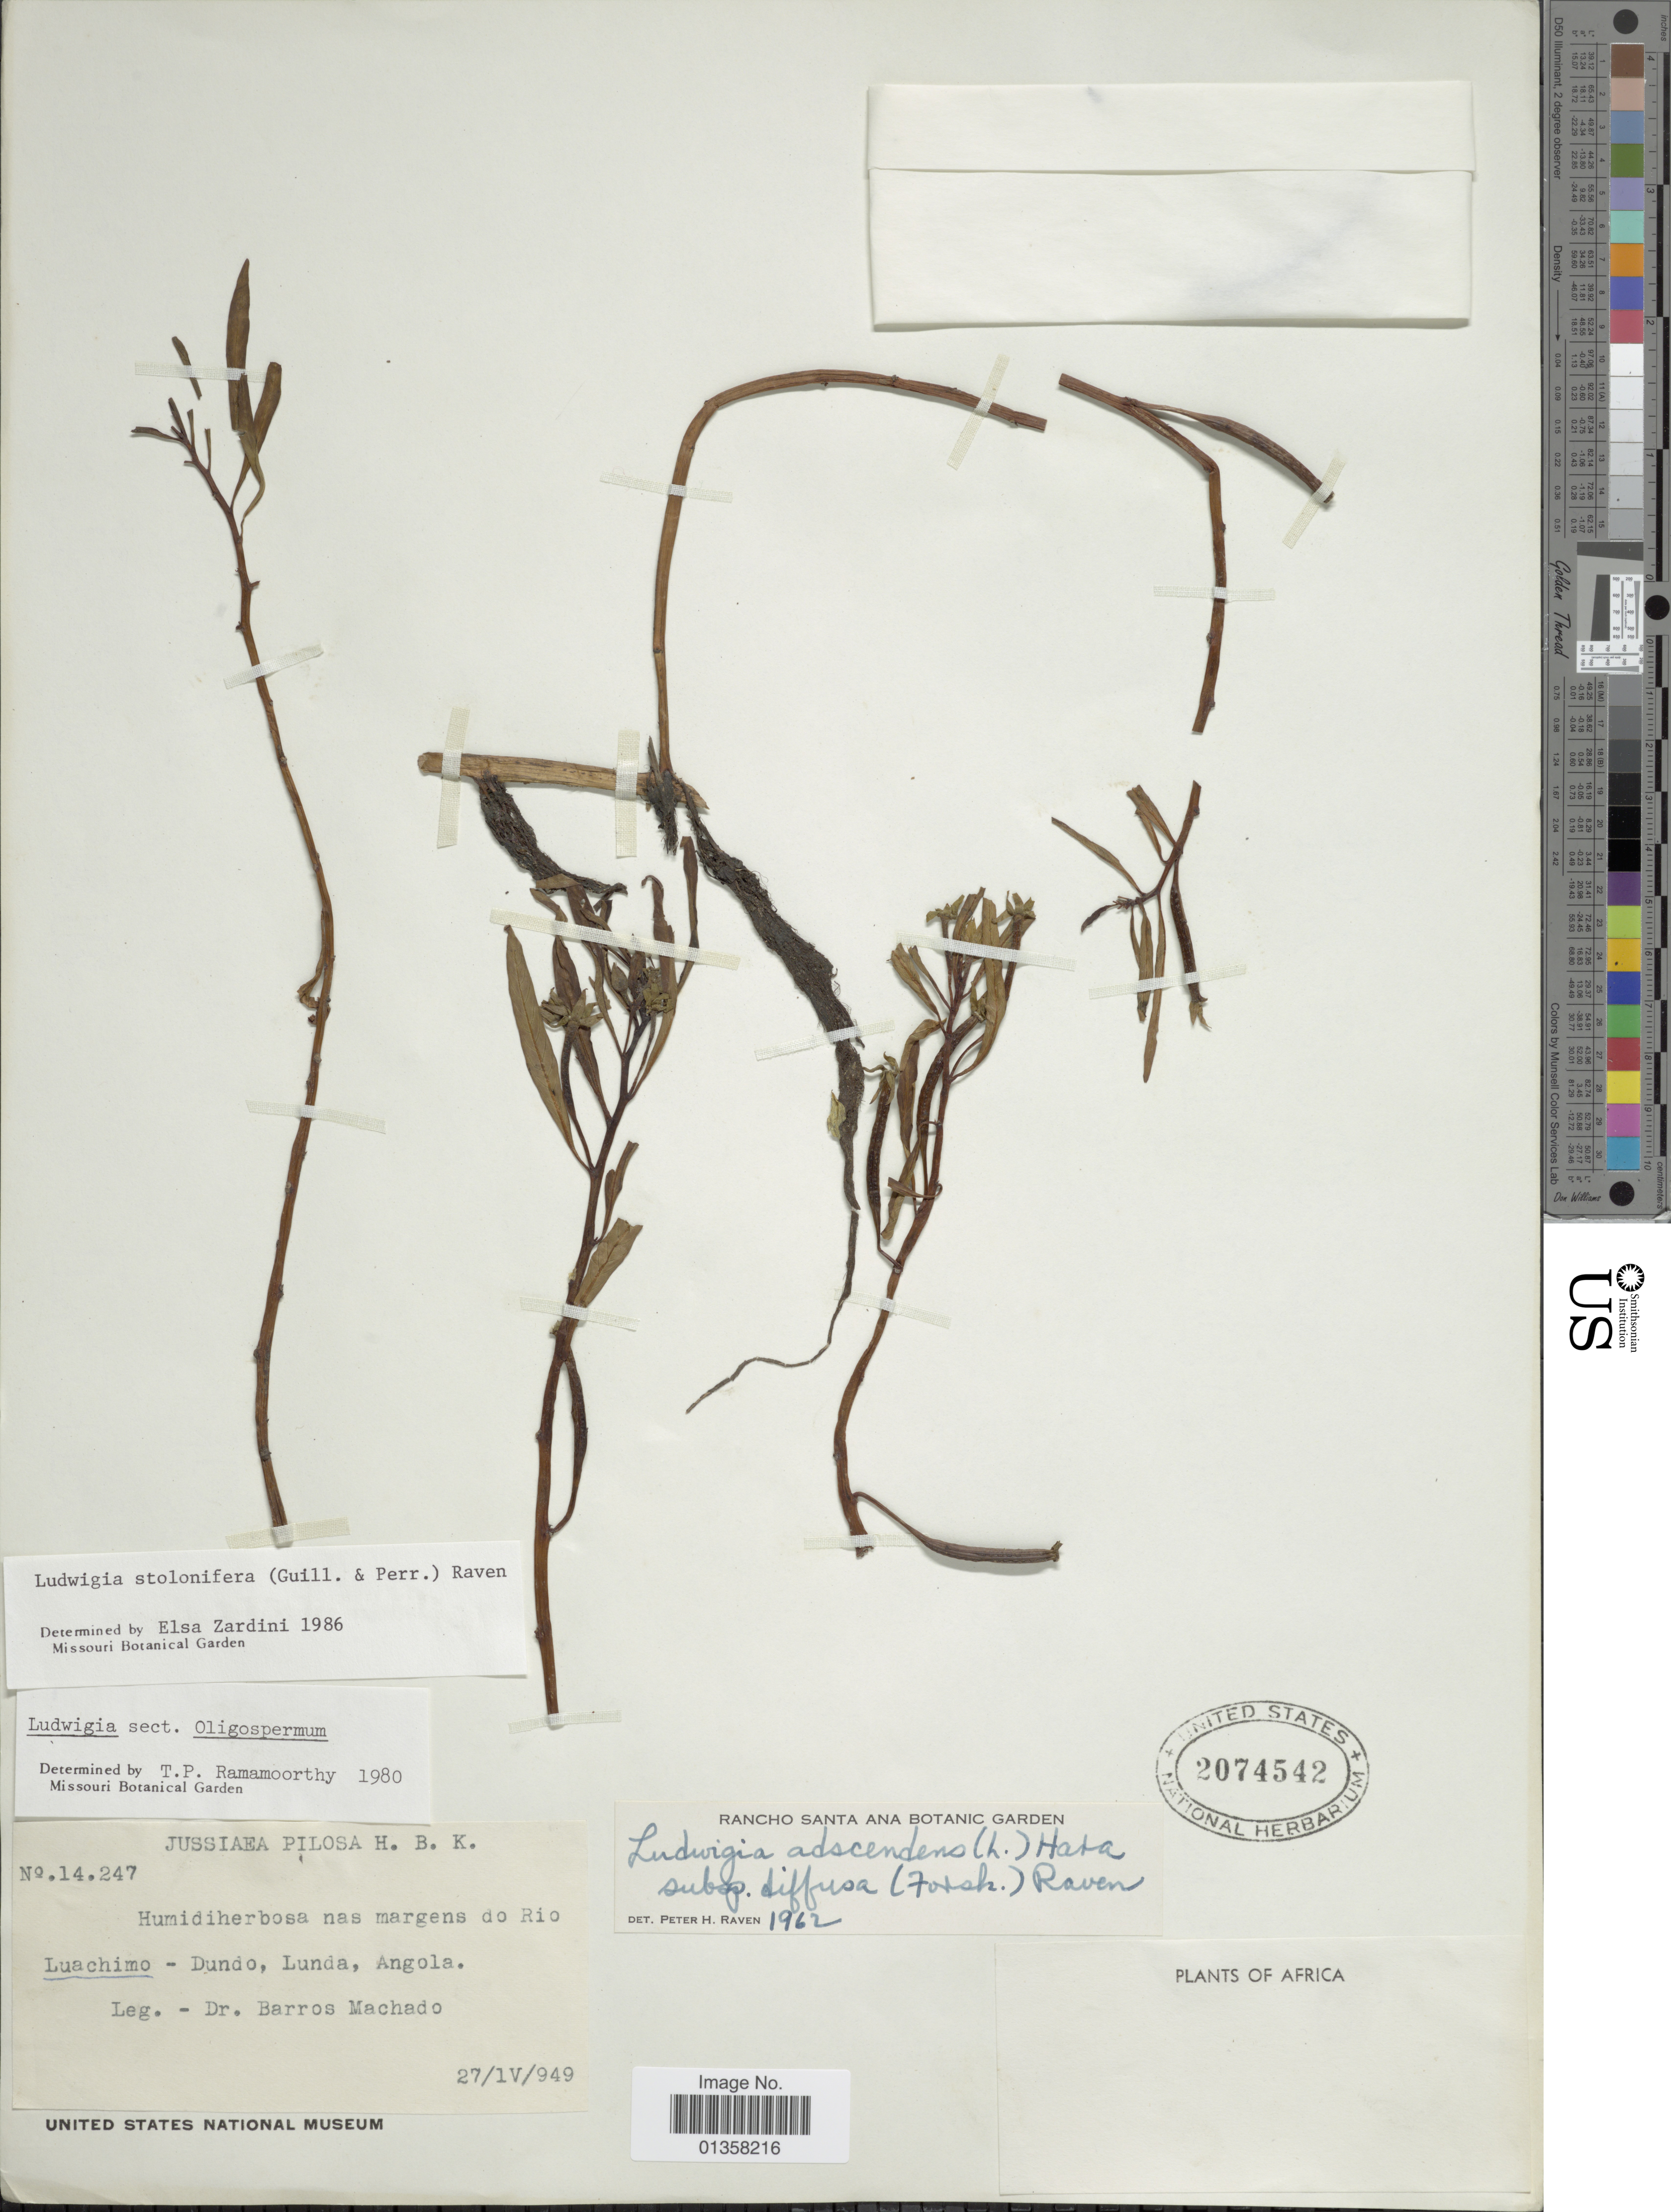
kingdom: Plantae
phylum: Tracheophyta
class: Magnoliopsida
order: Myrtales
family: Onagraceae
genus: Ludwigia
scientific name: Ludwigia stolonifera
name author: (Guill. & Perr.) P.H. Raven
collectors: B. Machado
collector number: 14247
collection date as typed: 949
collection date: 1949-04-27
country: Angola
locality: Luachimo, Dundo, Lunda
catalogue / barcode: US 2074542